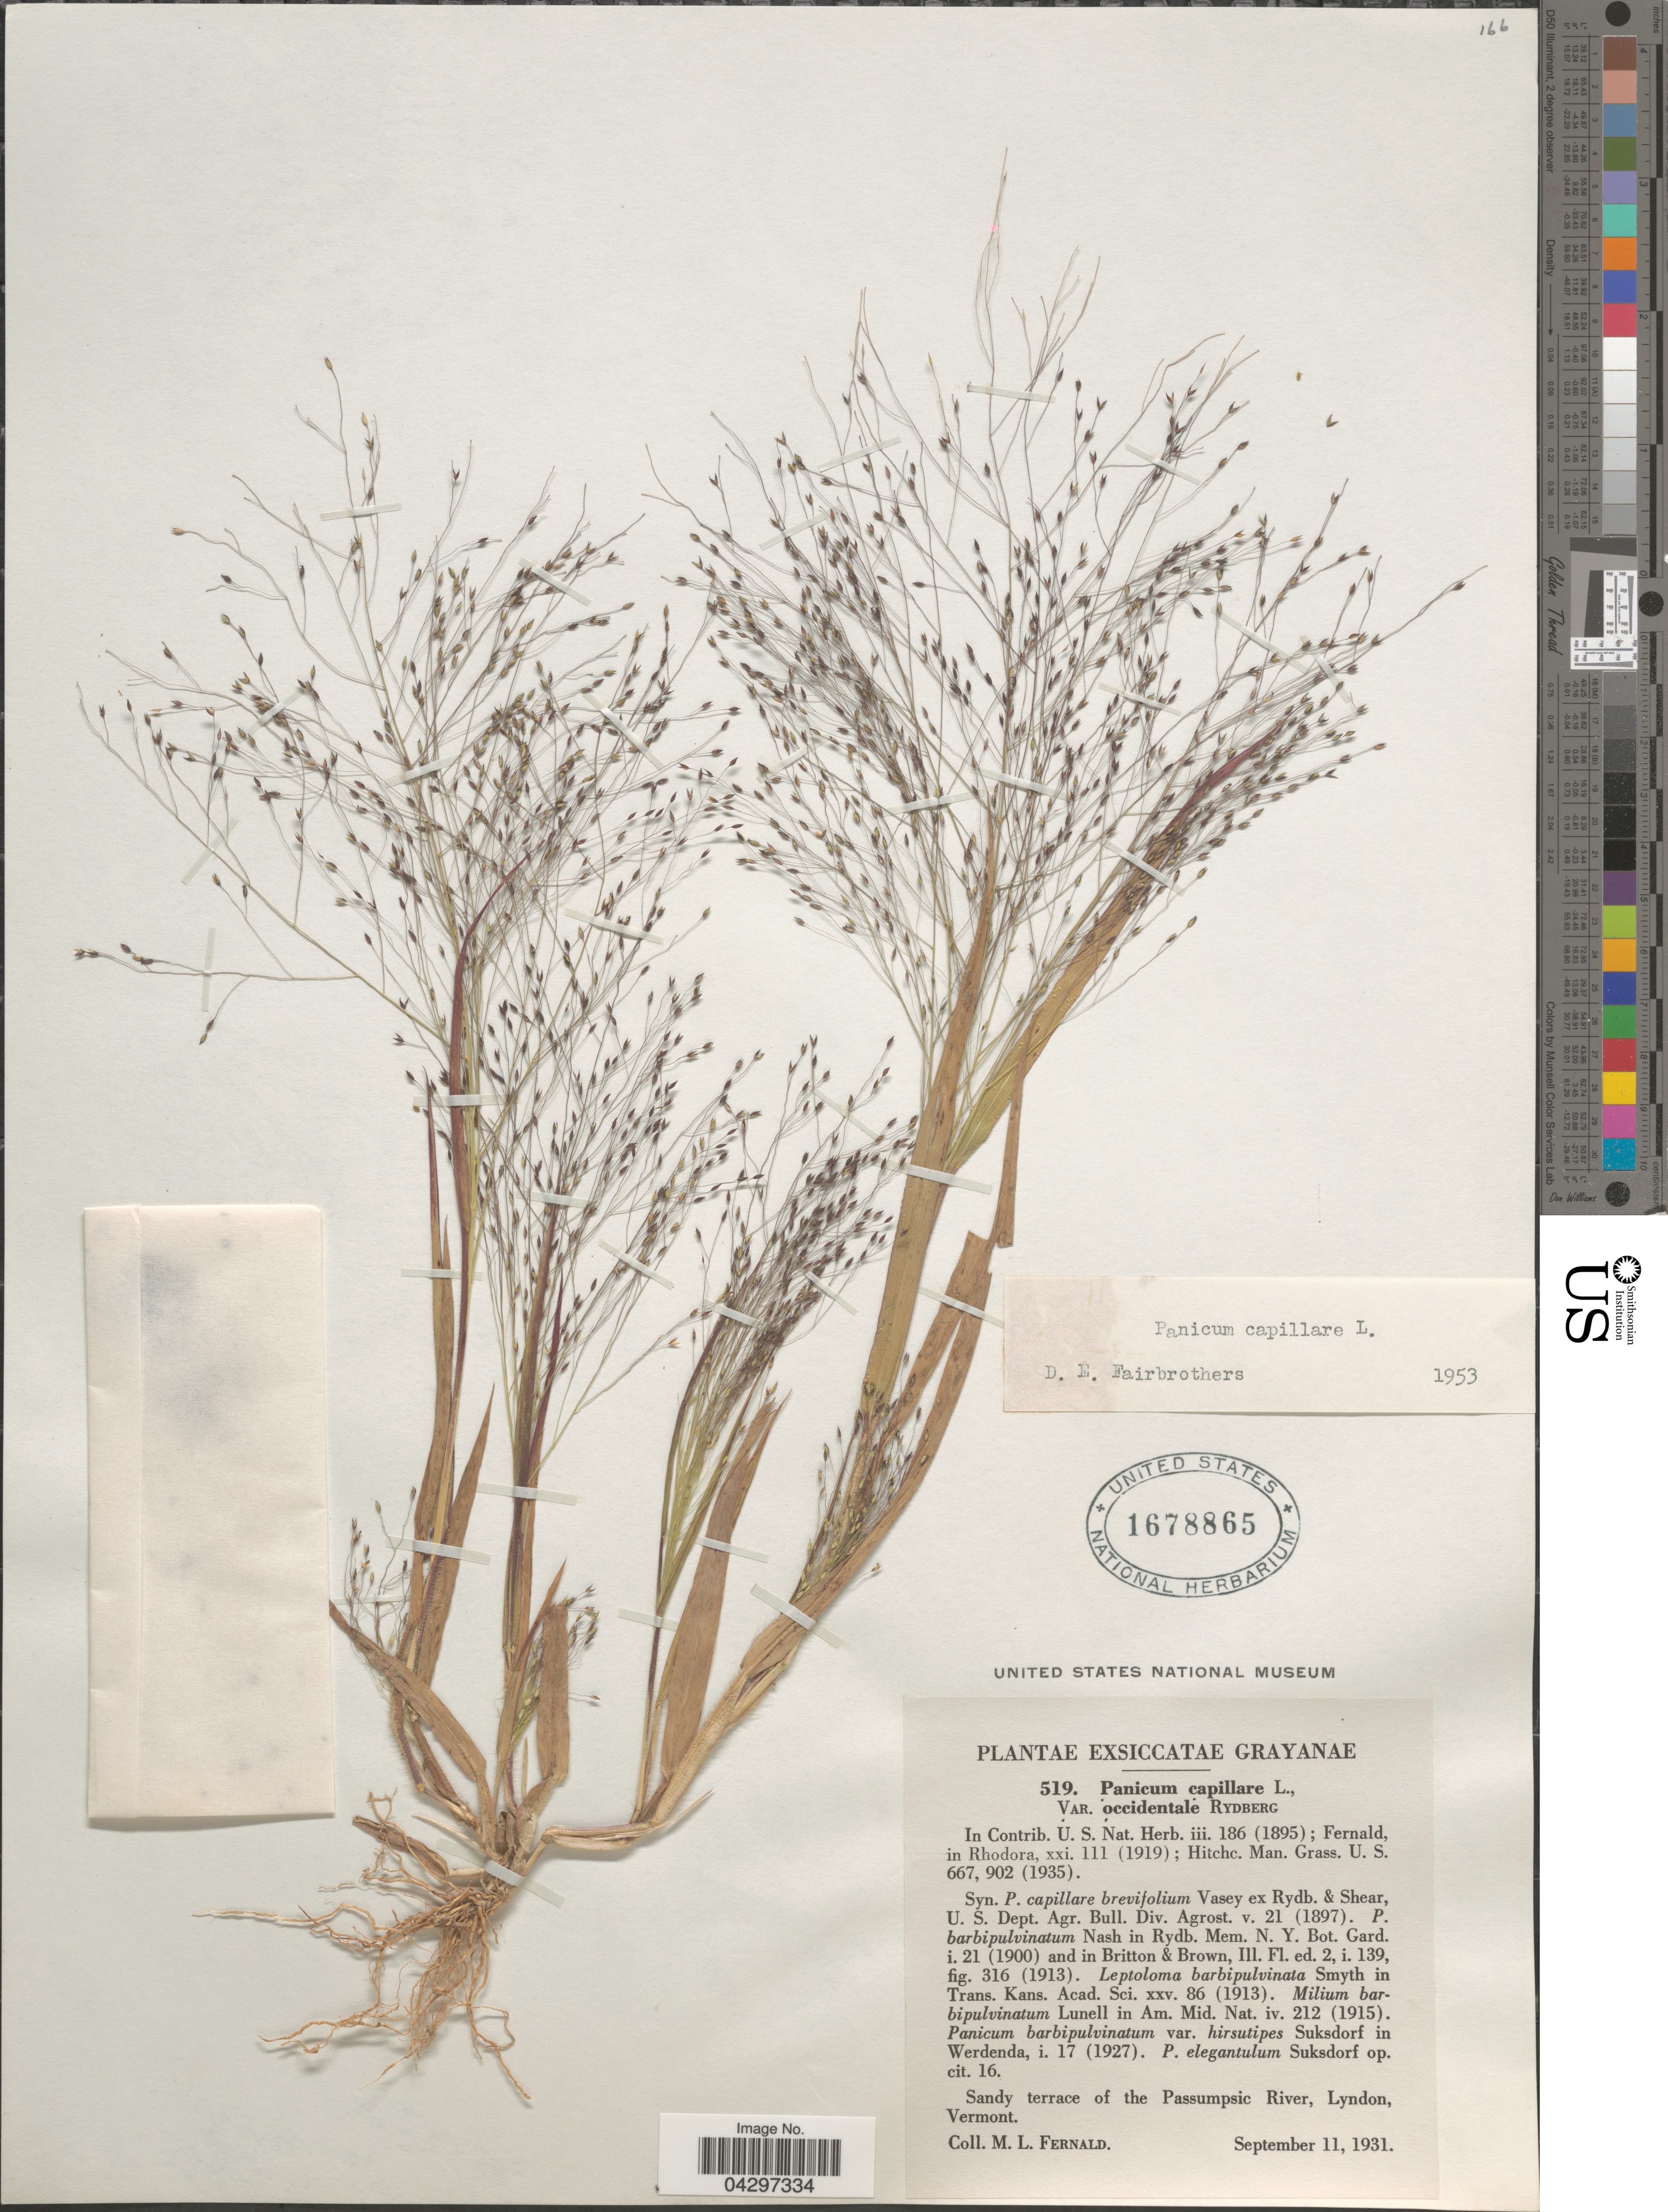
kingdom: Plantae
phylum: Tracheophyta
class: Liliopsida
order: Poales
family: Poaceae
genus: Panicum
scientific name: Panicum capillare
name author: L.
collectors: M. L. Fernald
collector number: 519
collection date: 1931-09-11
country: United States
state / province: Vermont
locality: Sandy terrace of the Passumpsic River, Lyndon.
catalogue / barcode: US 1678865